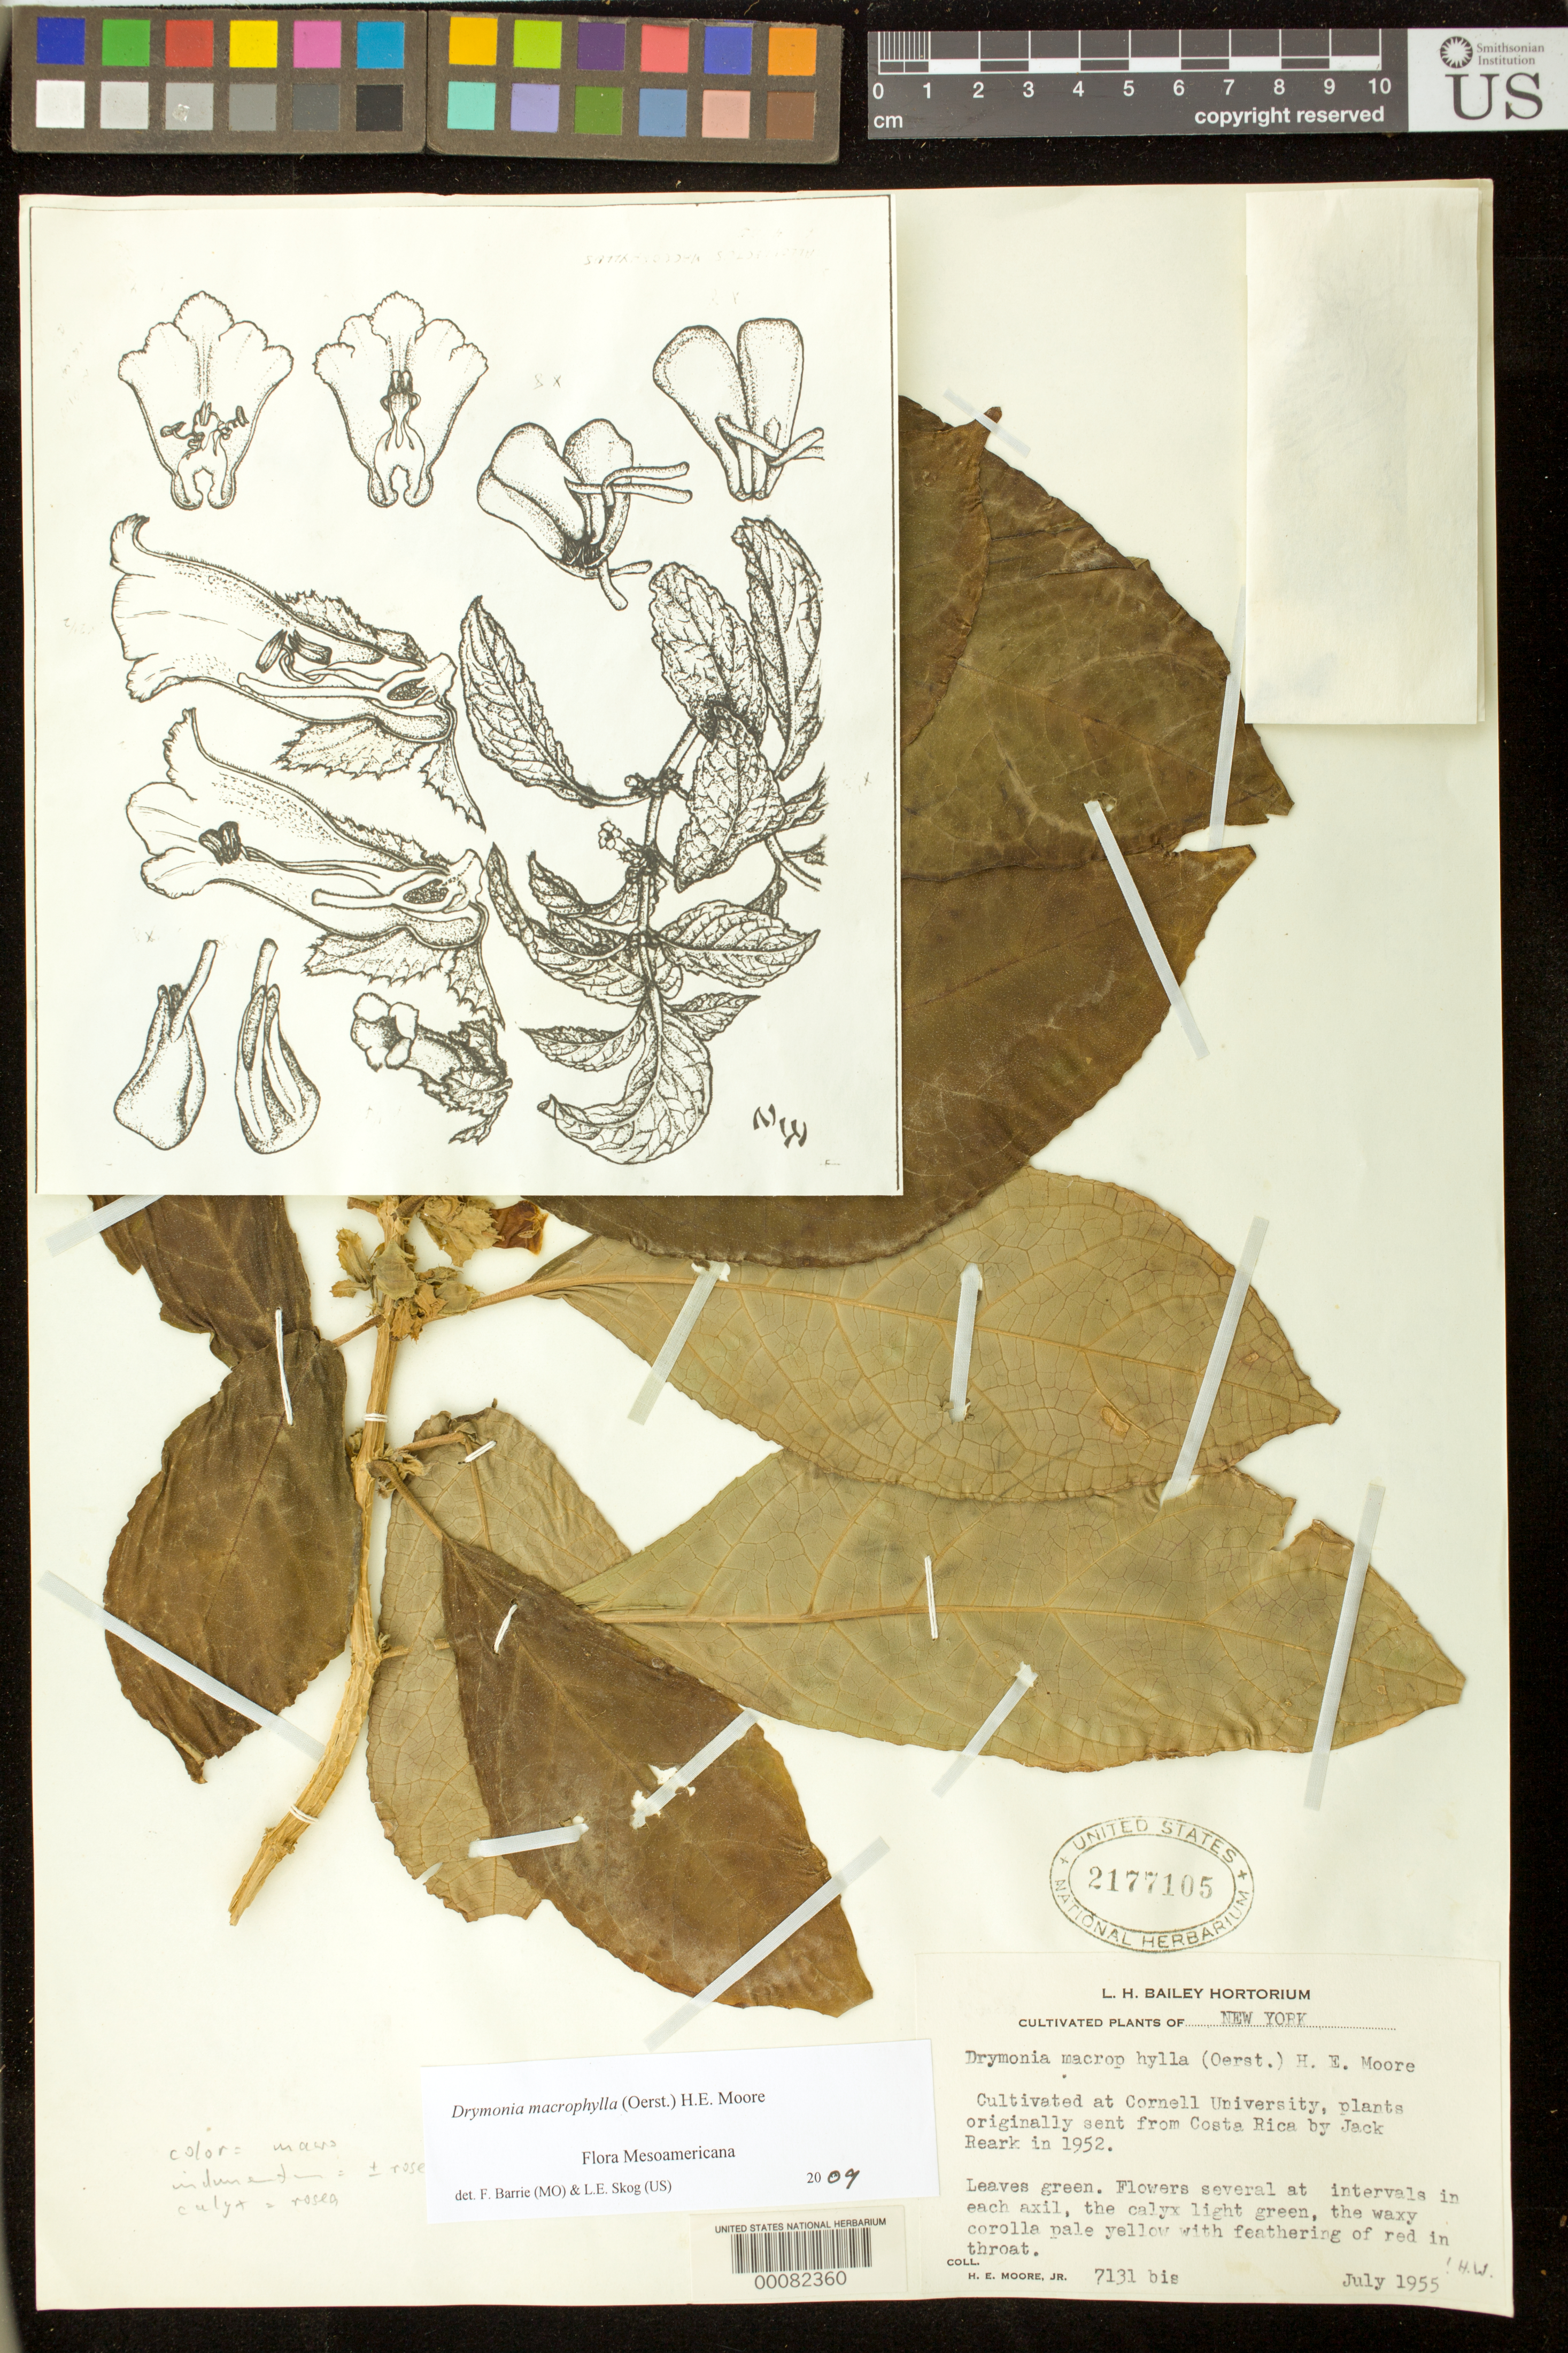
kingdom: Plantae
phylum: Tracheophyta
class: Magnoliopsida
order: Lamiales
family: Gesneriaceae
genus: Drymonia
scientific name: Drymonia macrophylla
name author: (Oerst.) H.E. Moore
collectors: H. E. Moore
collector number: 7131 bis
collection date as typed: Jul 1955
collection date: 1955-07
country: Costa Rica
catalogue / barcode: US 2177105